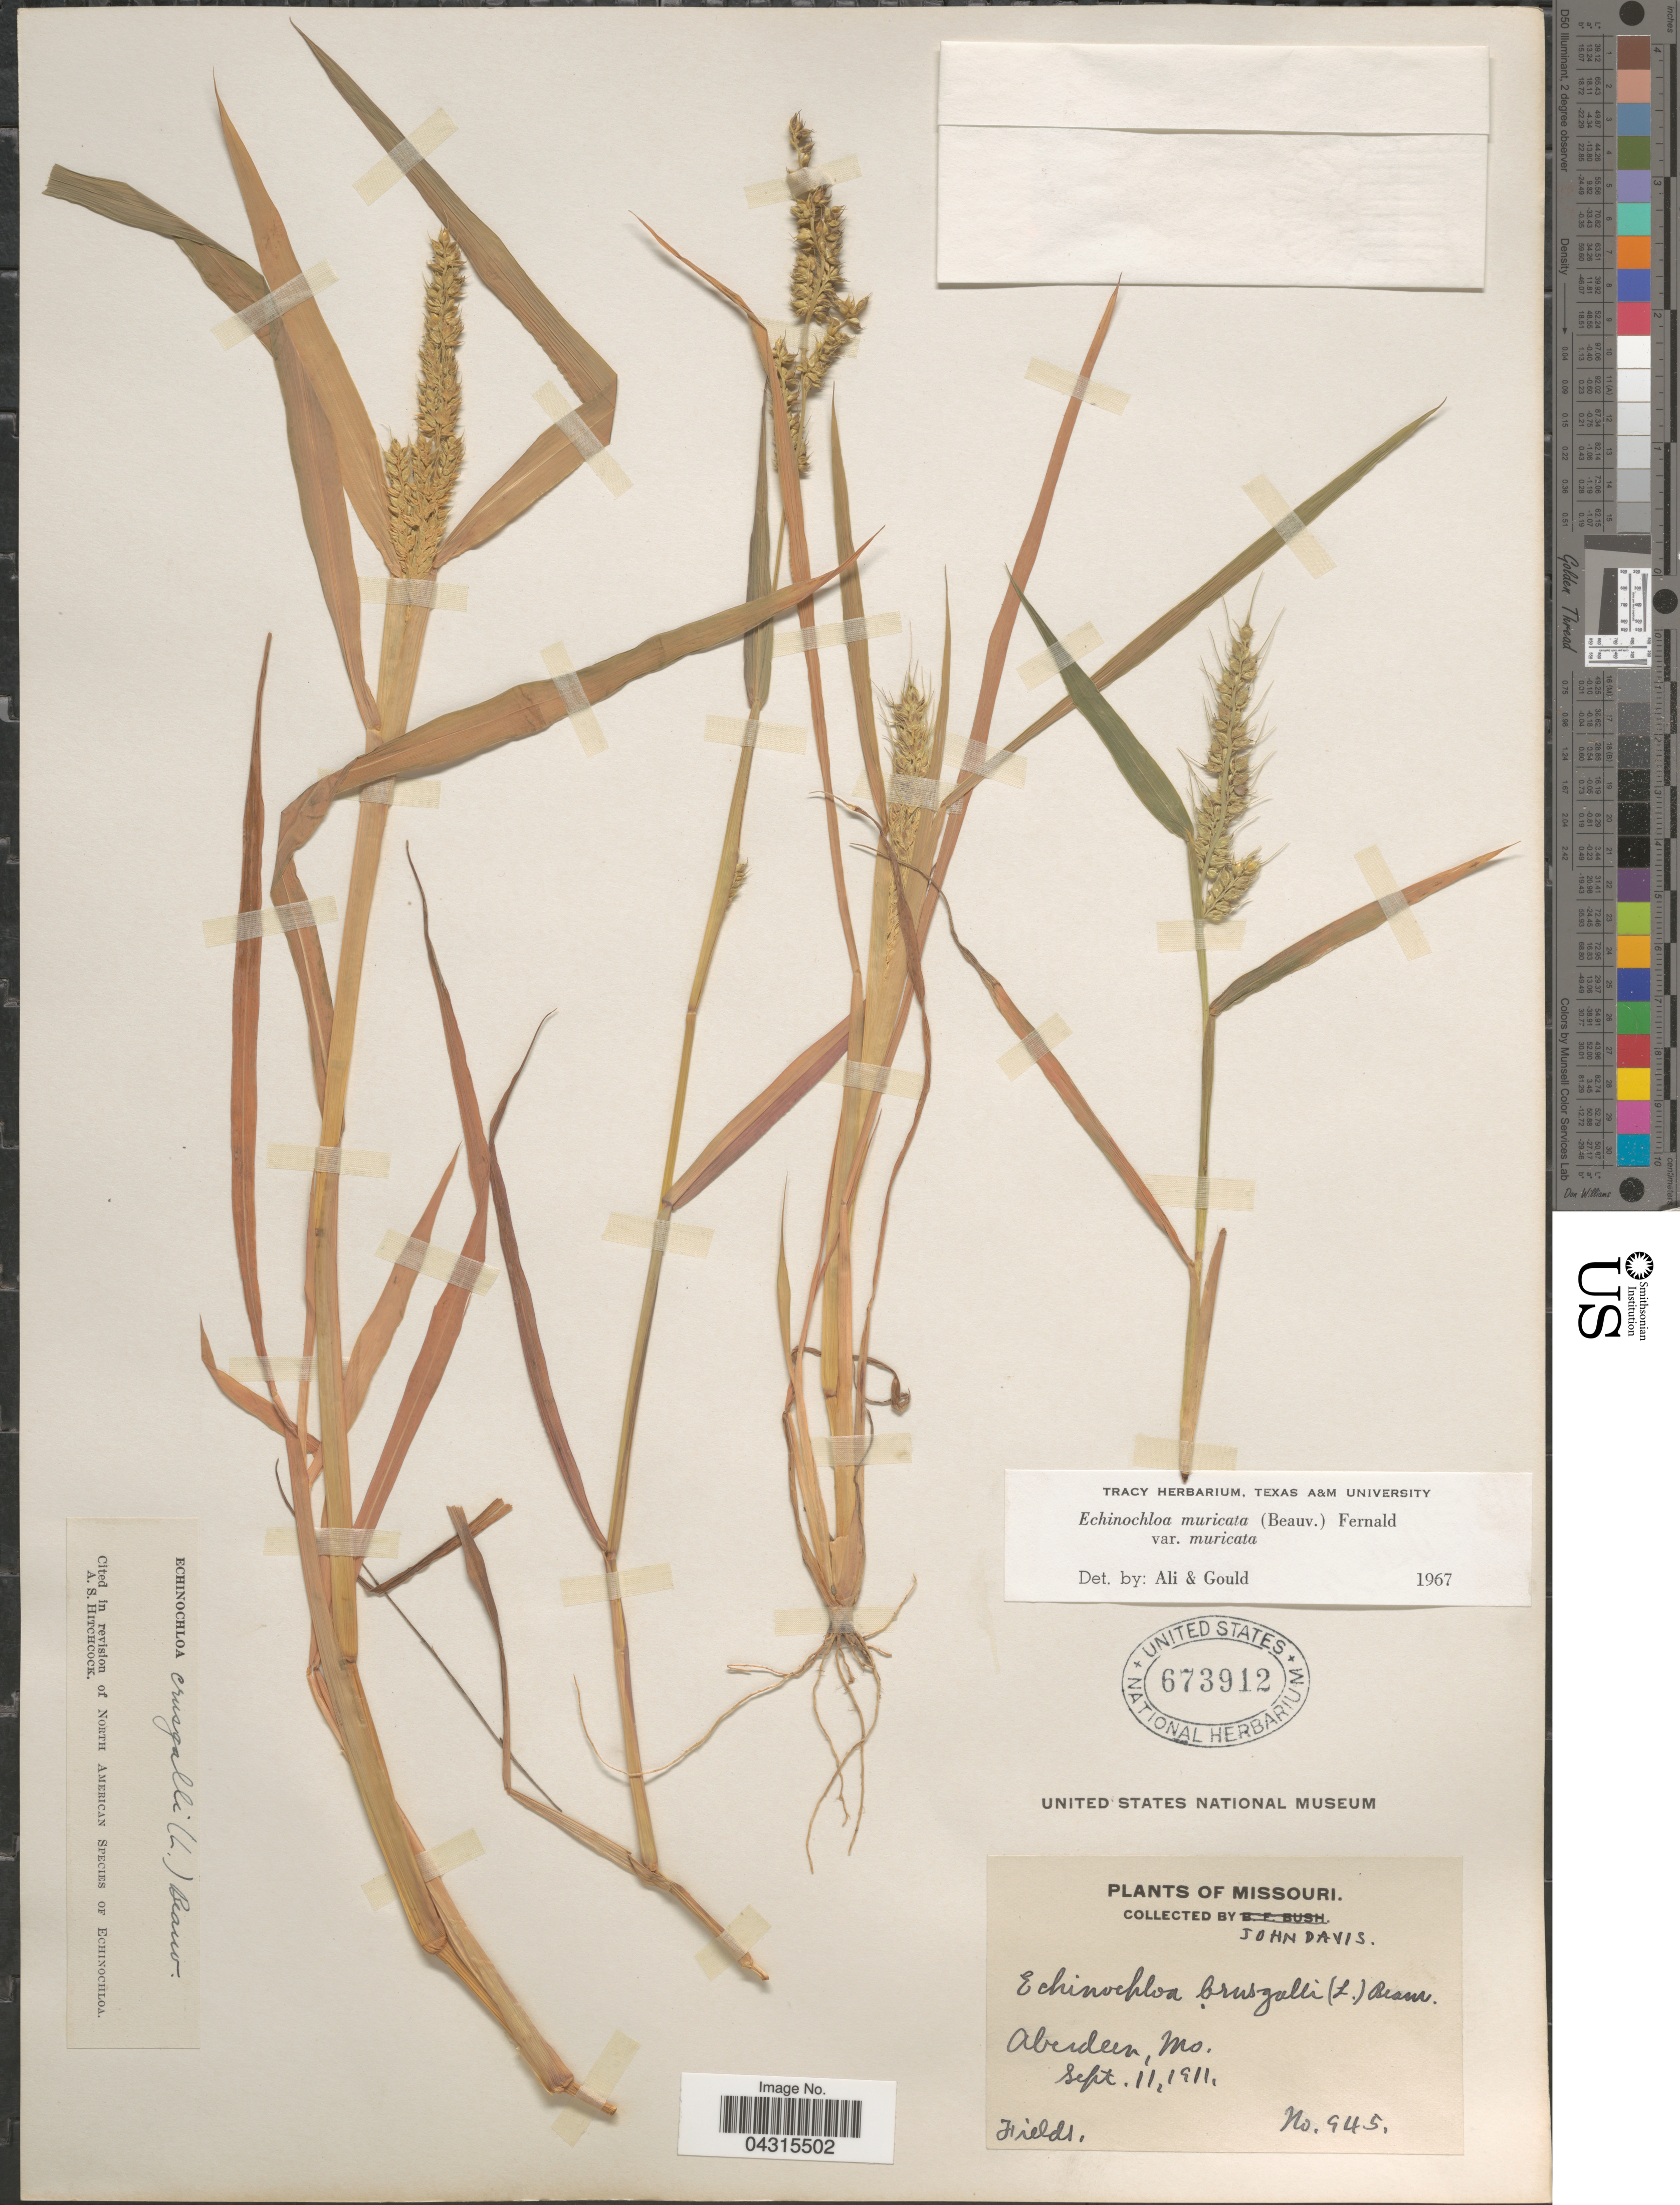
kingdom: Plantae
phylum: Tracheophyta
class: Liliopsida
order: Poales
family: Poaceae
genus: Echinochloa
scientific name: Echinochloa muricata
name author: (P. Beauv.) Fernald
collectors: J. Davis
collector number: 945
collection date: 1911-09-11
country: United States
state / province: Missouri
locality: Aberdeen.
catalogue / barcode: US 673912